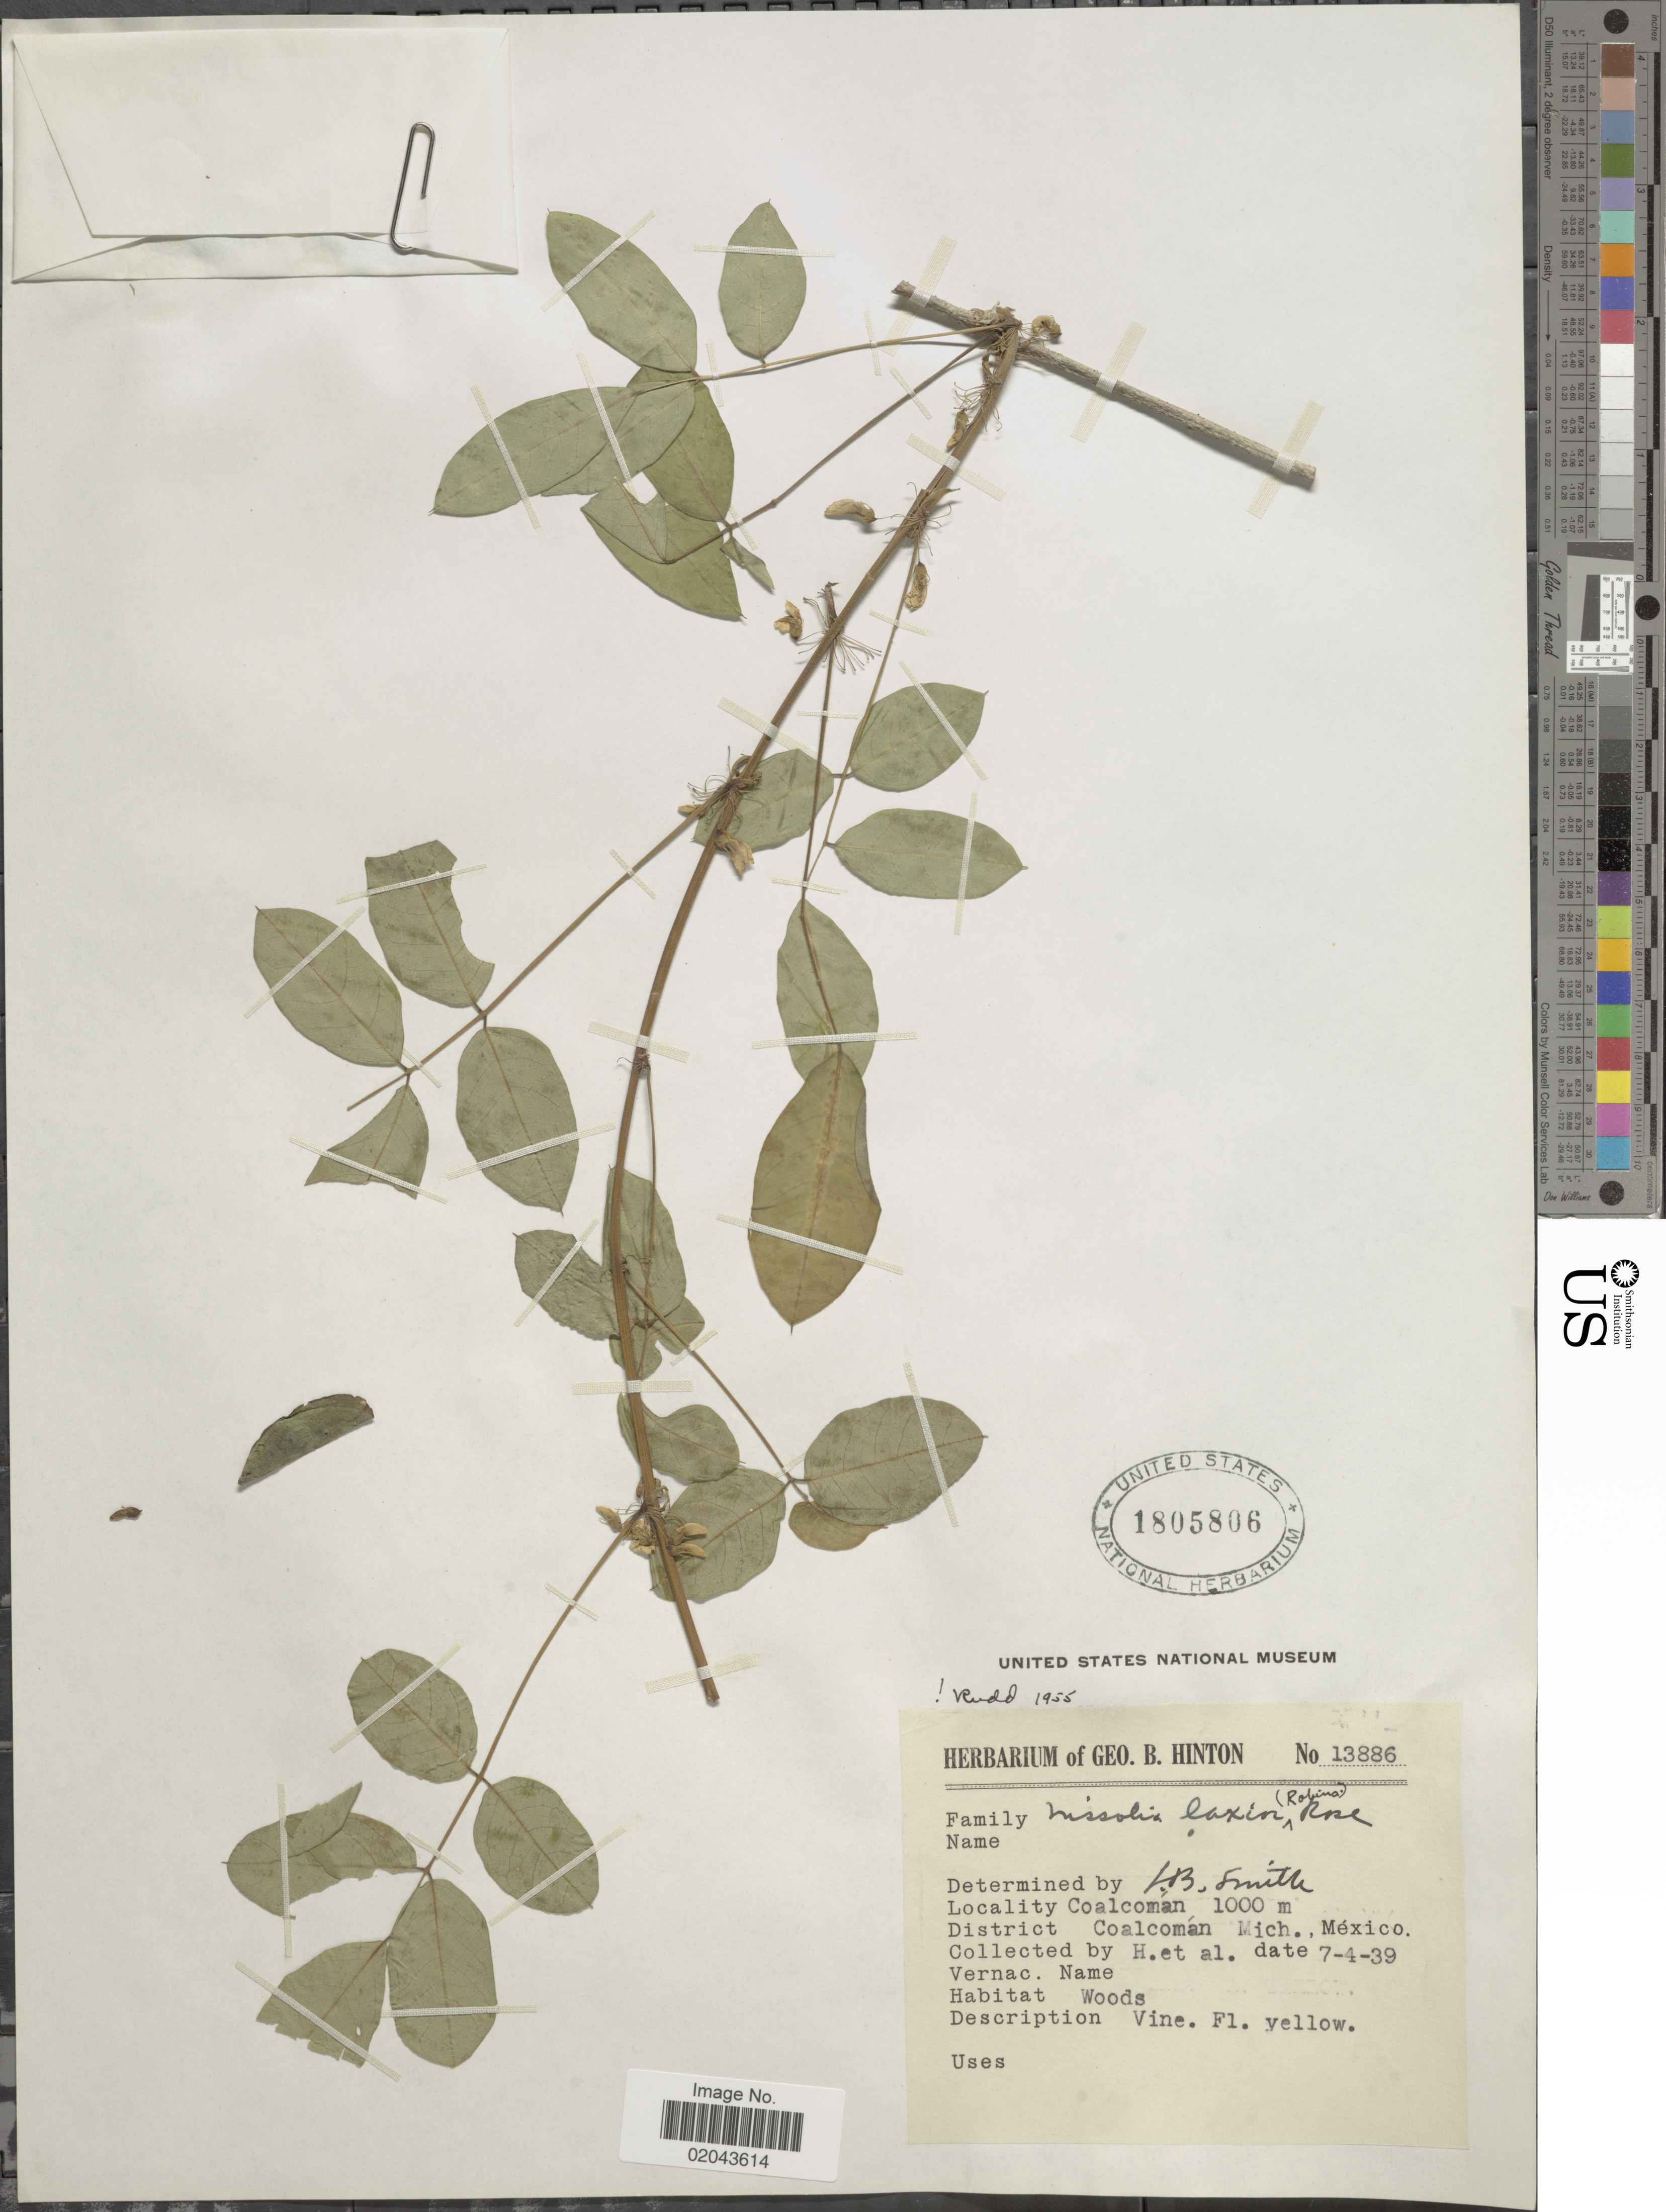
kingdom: Plantae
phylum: Tracheophyta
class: Magnoliopsida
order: Fabales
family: Fabaceae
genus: Nissolia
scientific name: Nissolia laxior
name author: (B.L. Rob.) Rose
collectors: G. B. Hinton & et al.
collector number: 13886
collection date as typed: Transcribed d/m/y: 4/7/39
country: Mexico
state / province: Michoacán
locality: Coalcoman, District Coalcoman Mich.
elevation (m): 1000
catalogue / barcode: US 1805806